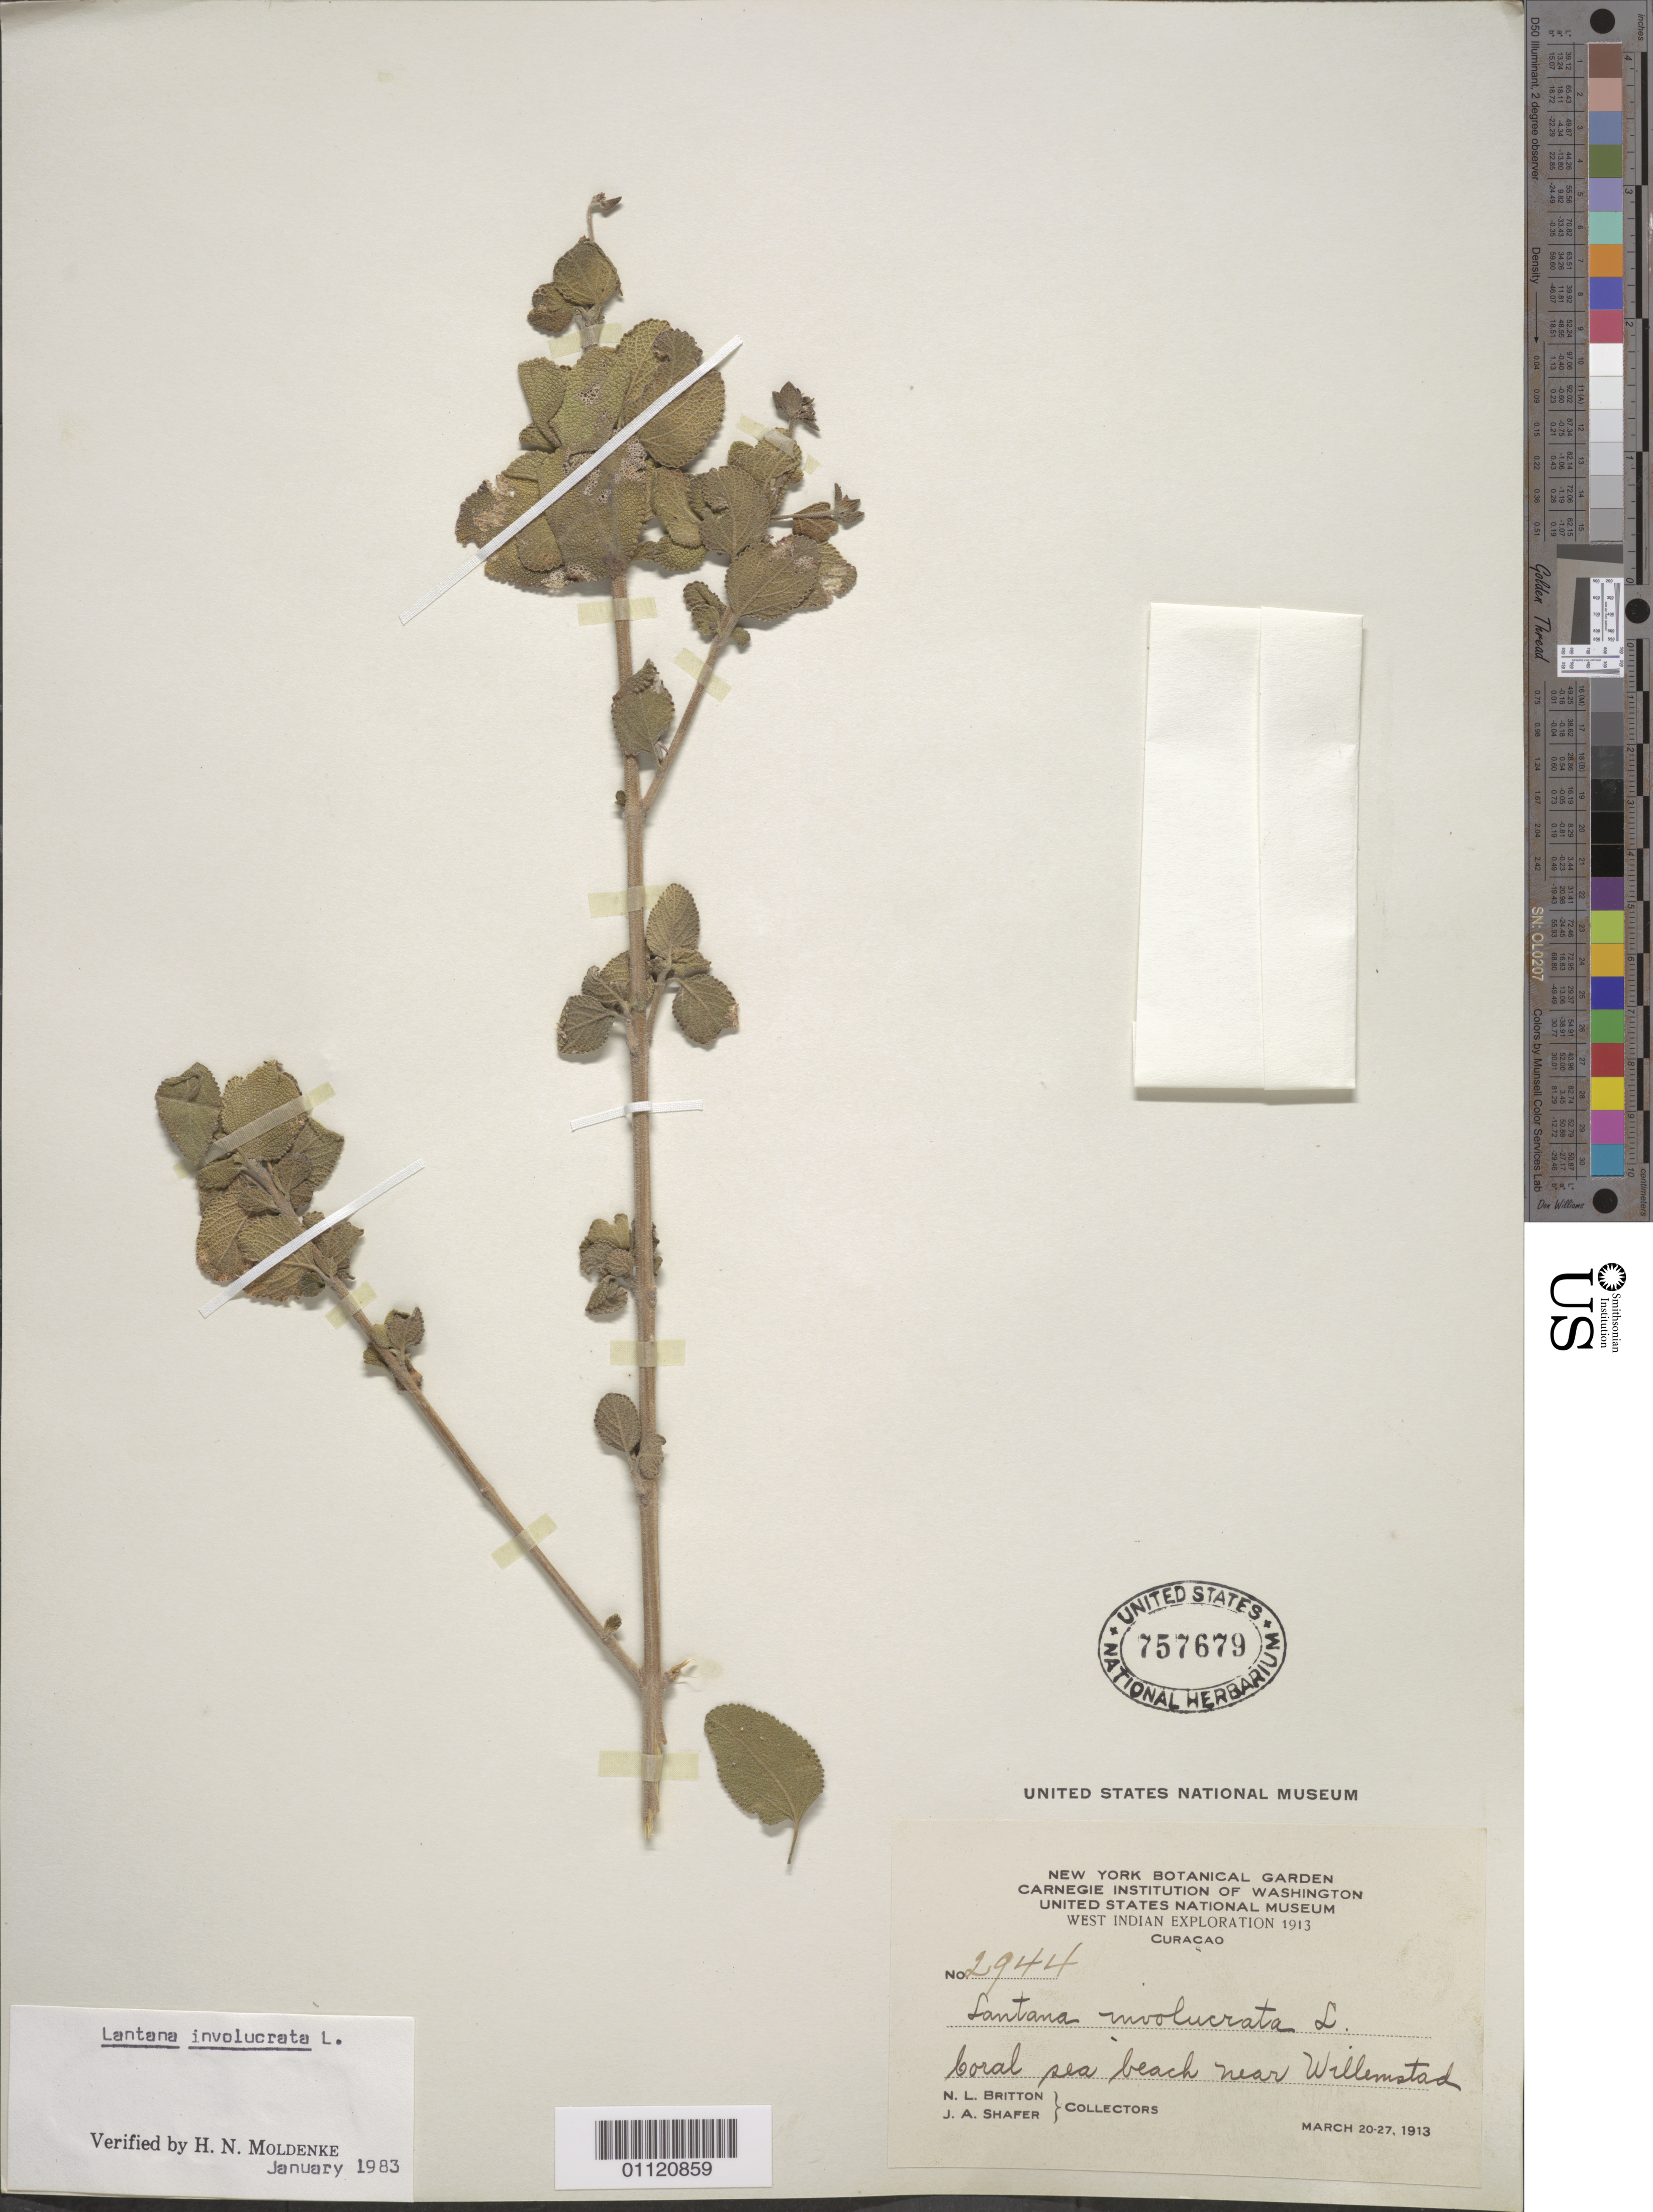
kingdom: Plantae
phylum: Tracheophyta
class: Magnoliopsida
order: Lamiales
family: Verbenaceae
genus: Lantana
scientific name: Lantana involucrata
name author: L.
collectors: N. Britton & J. A. Shafer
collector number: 2944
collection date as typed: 20 Mar 1913 to 27 Mar 1913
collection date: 1913-03-20/1913-03-27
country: Curaçao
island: Curaçao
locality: Coral sea-beach near Willemstad.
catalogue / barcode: US 757679